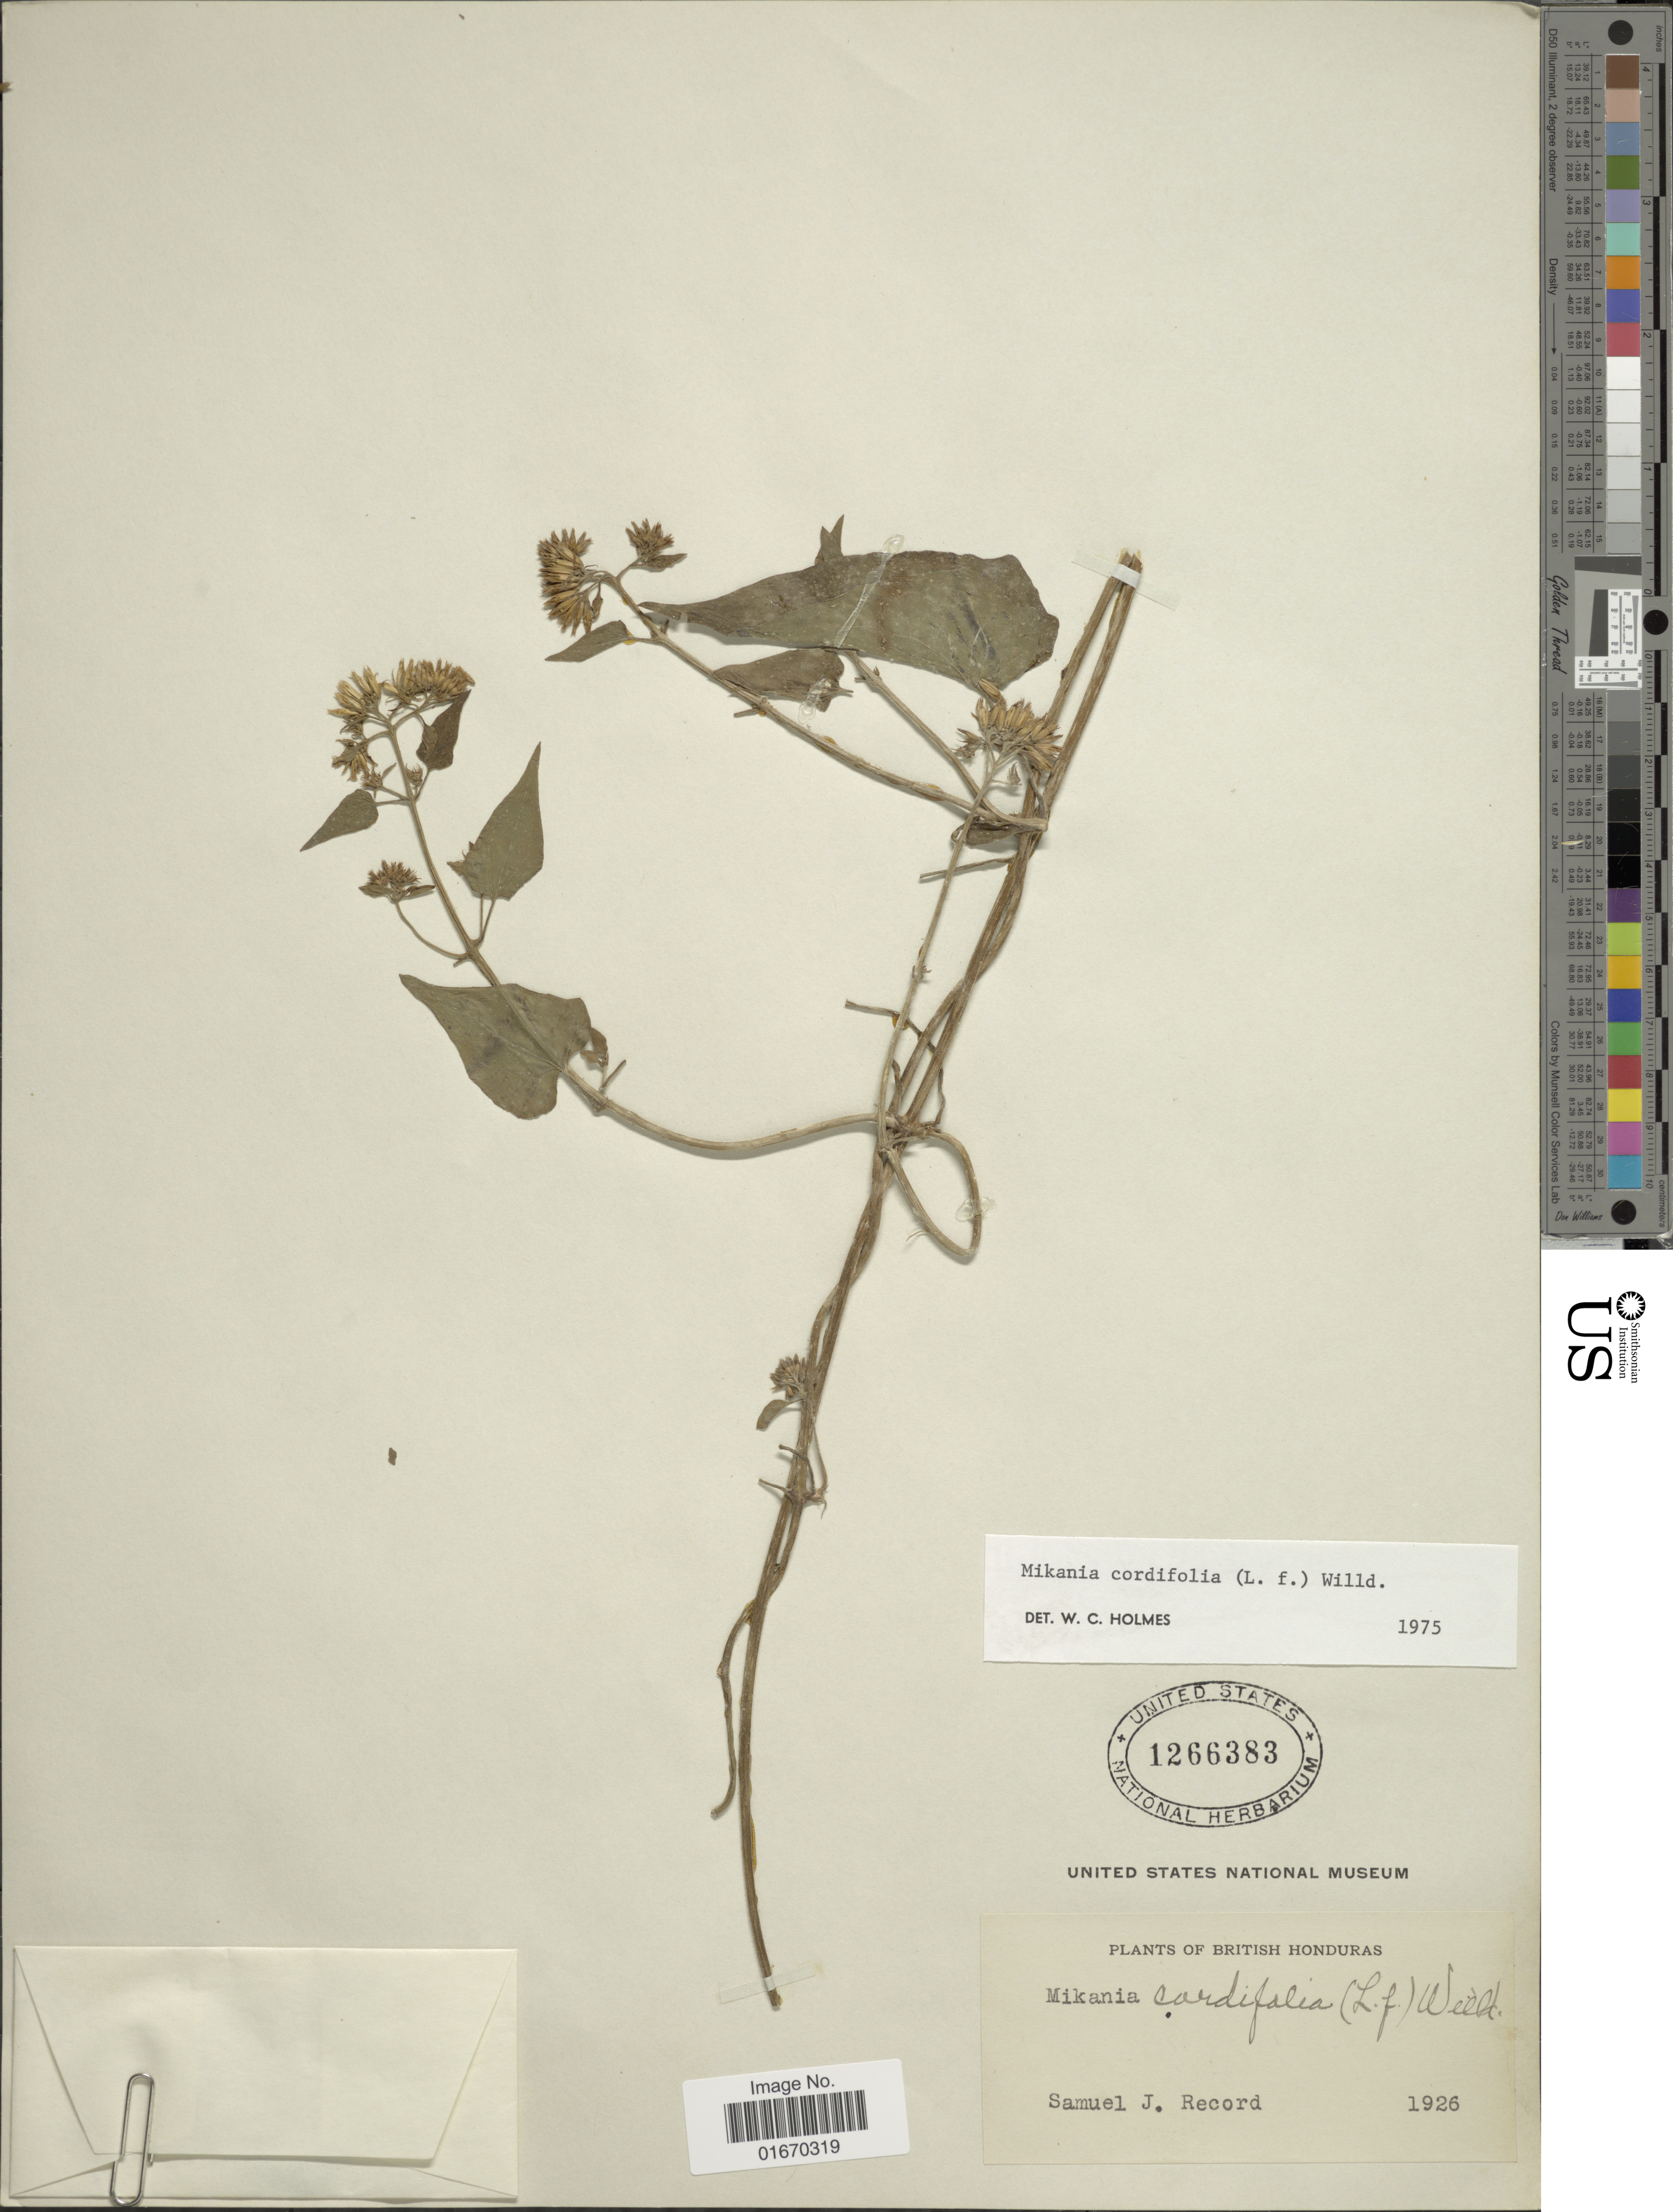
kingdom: Plantae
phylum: Tracheophyta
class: Magnoliopsida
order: Asterales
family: Asteraceae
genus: Mikania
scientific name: Mikania cordifolia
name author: Kunth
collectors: S. J. Record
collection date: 1926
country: Belize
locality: British Honduras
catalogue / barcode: US 1266383